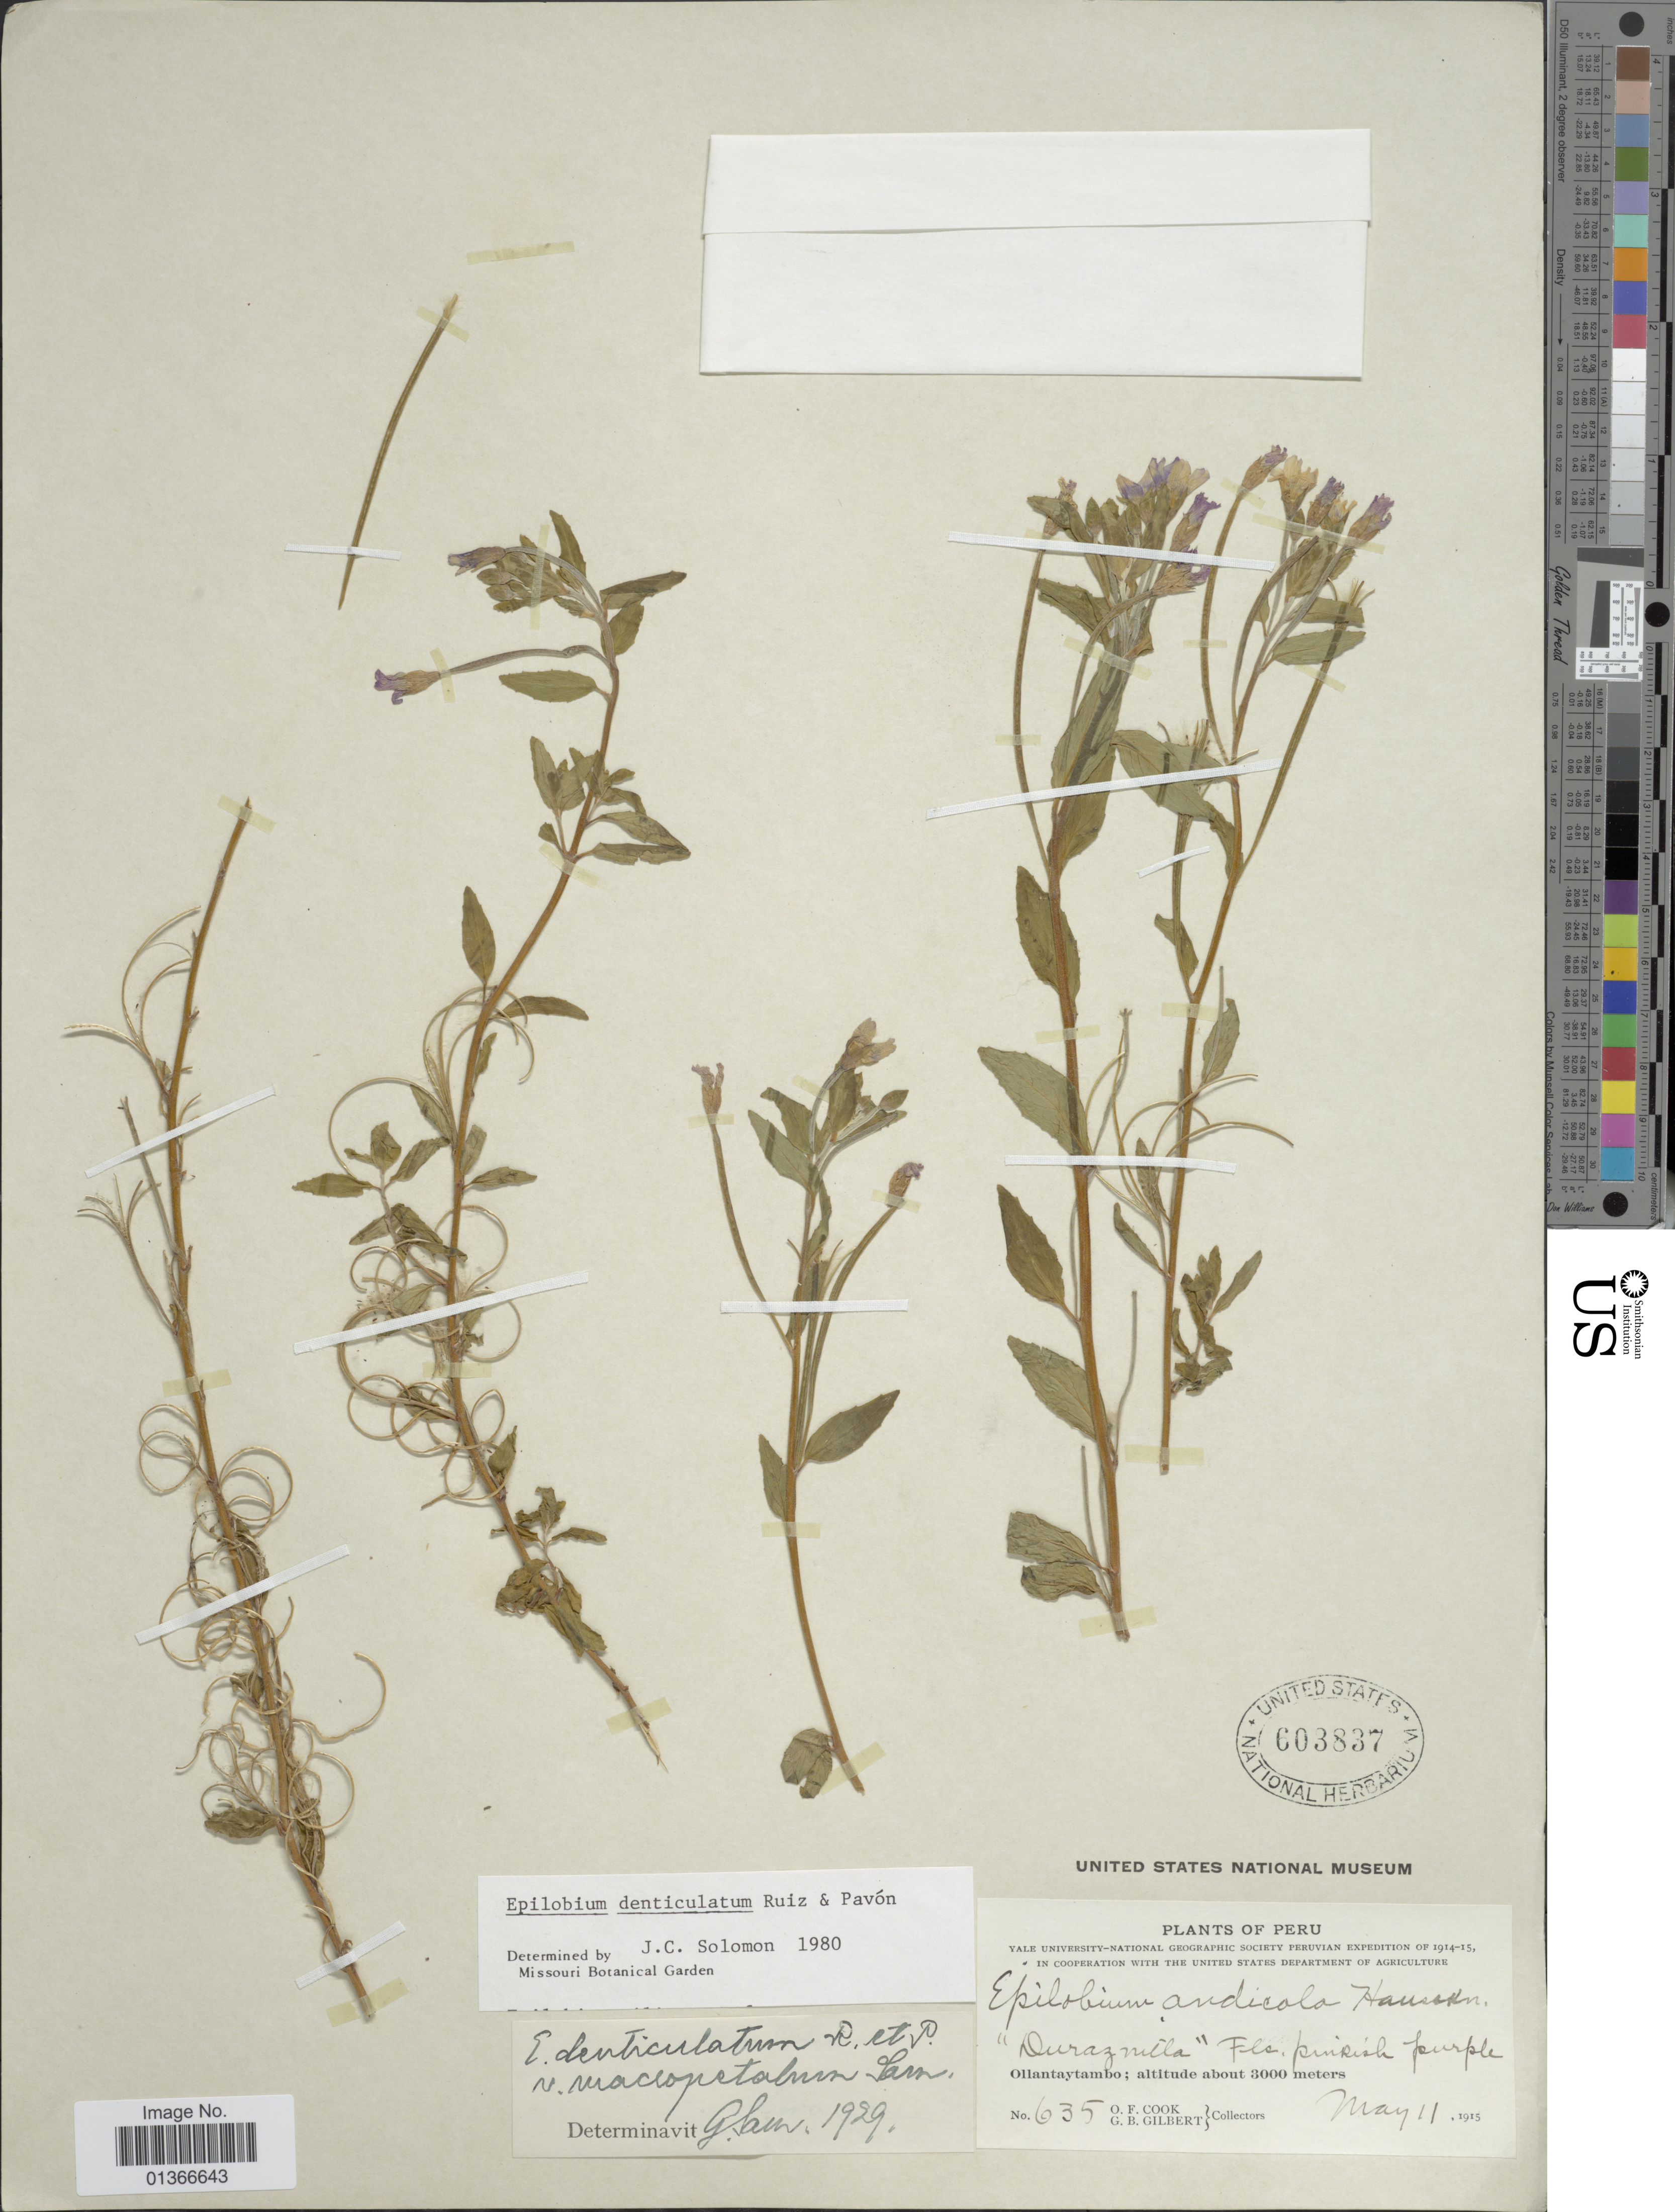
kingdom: Plantae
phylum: Tracheophyta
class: Magnoliopsida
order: Myrtales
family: Onagraceae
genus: Epilobium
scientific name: Epilobium denticulatum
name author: Ruiz & Pav.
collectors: O. F. Cook & G. B. Gilbert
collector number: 635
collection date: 1915-05-11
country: Peru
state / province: Cusco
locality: Ollantaytambo.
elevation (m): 3000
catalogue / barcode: US 603837